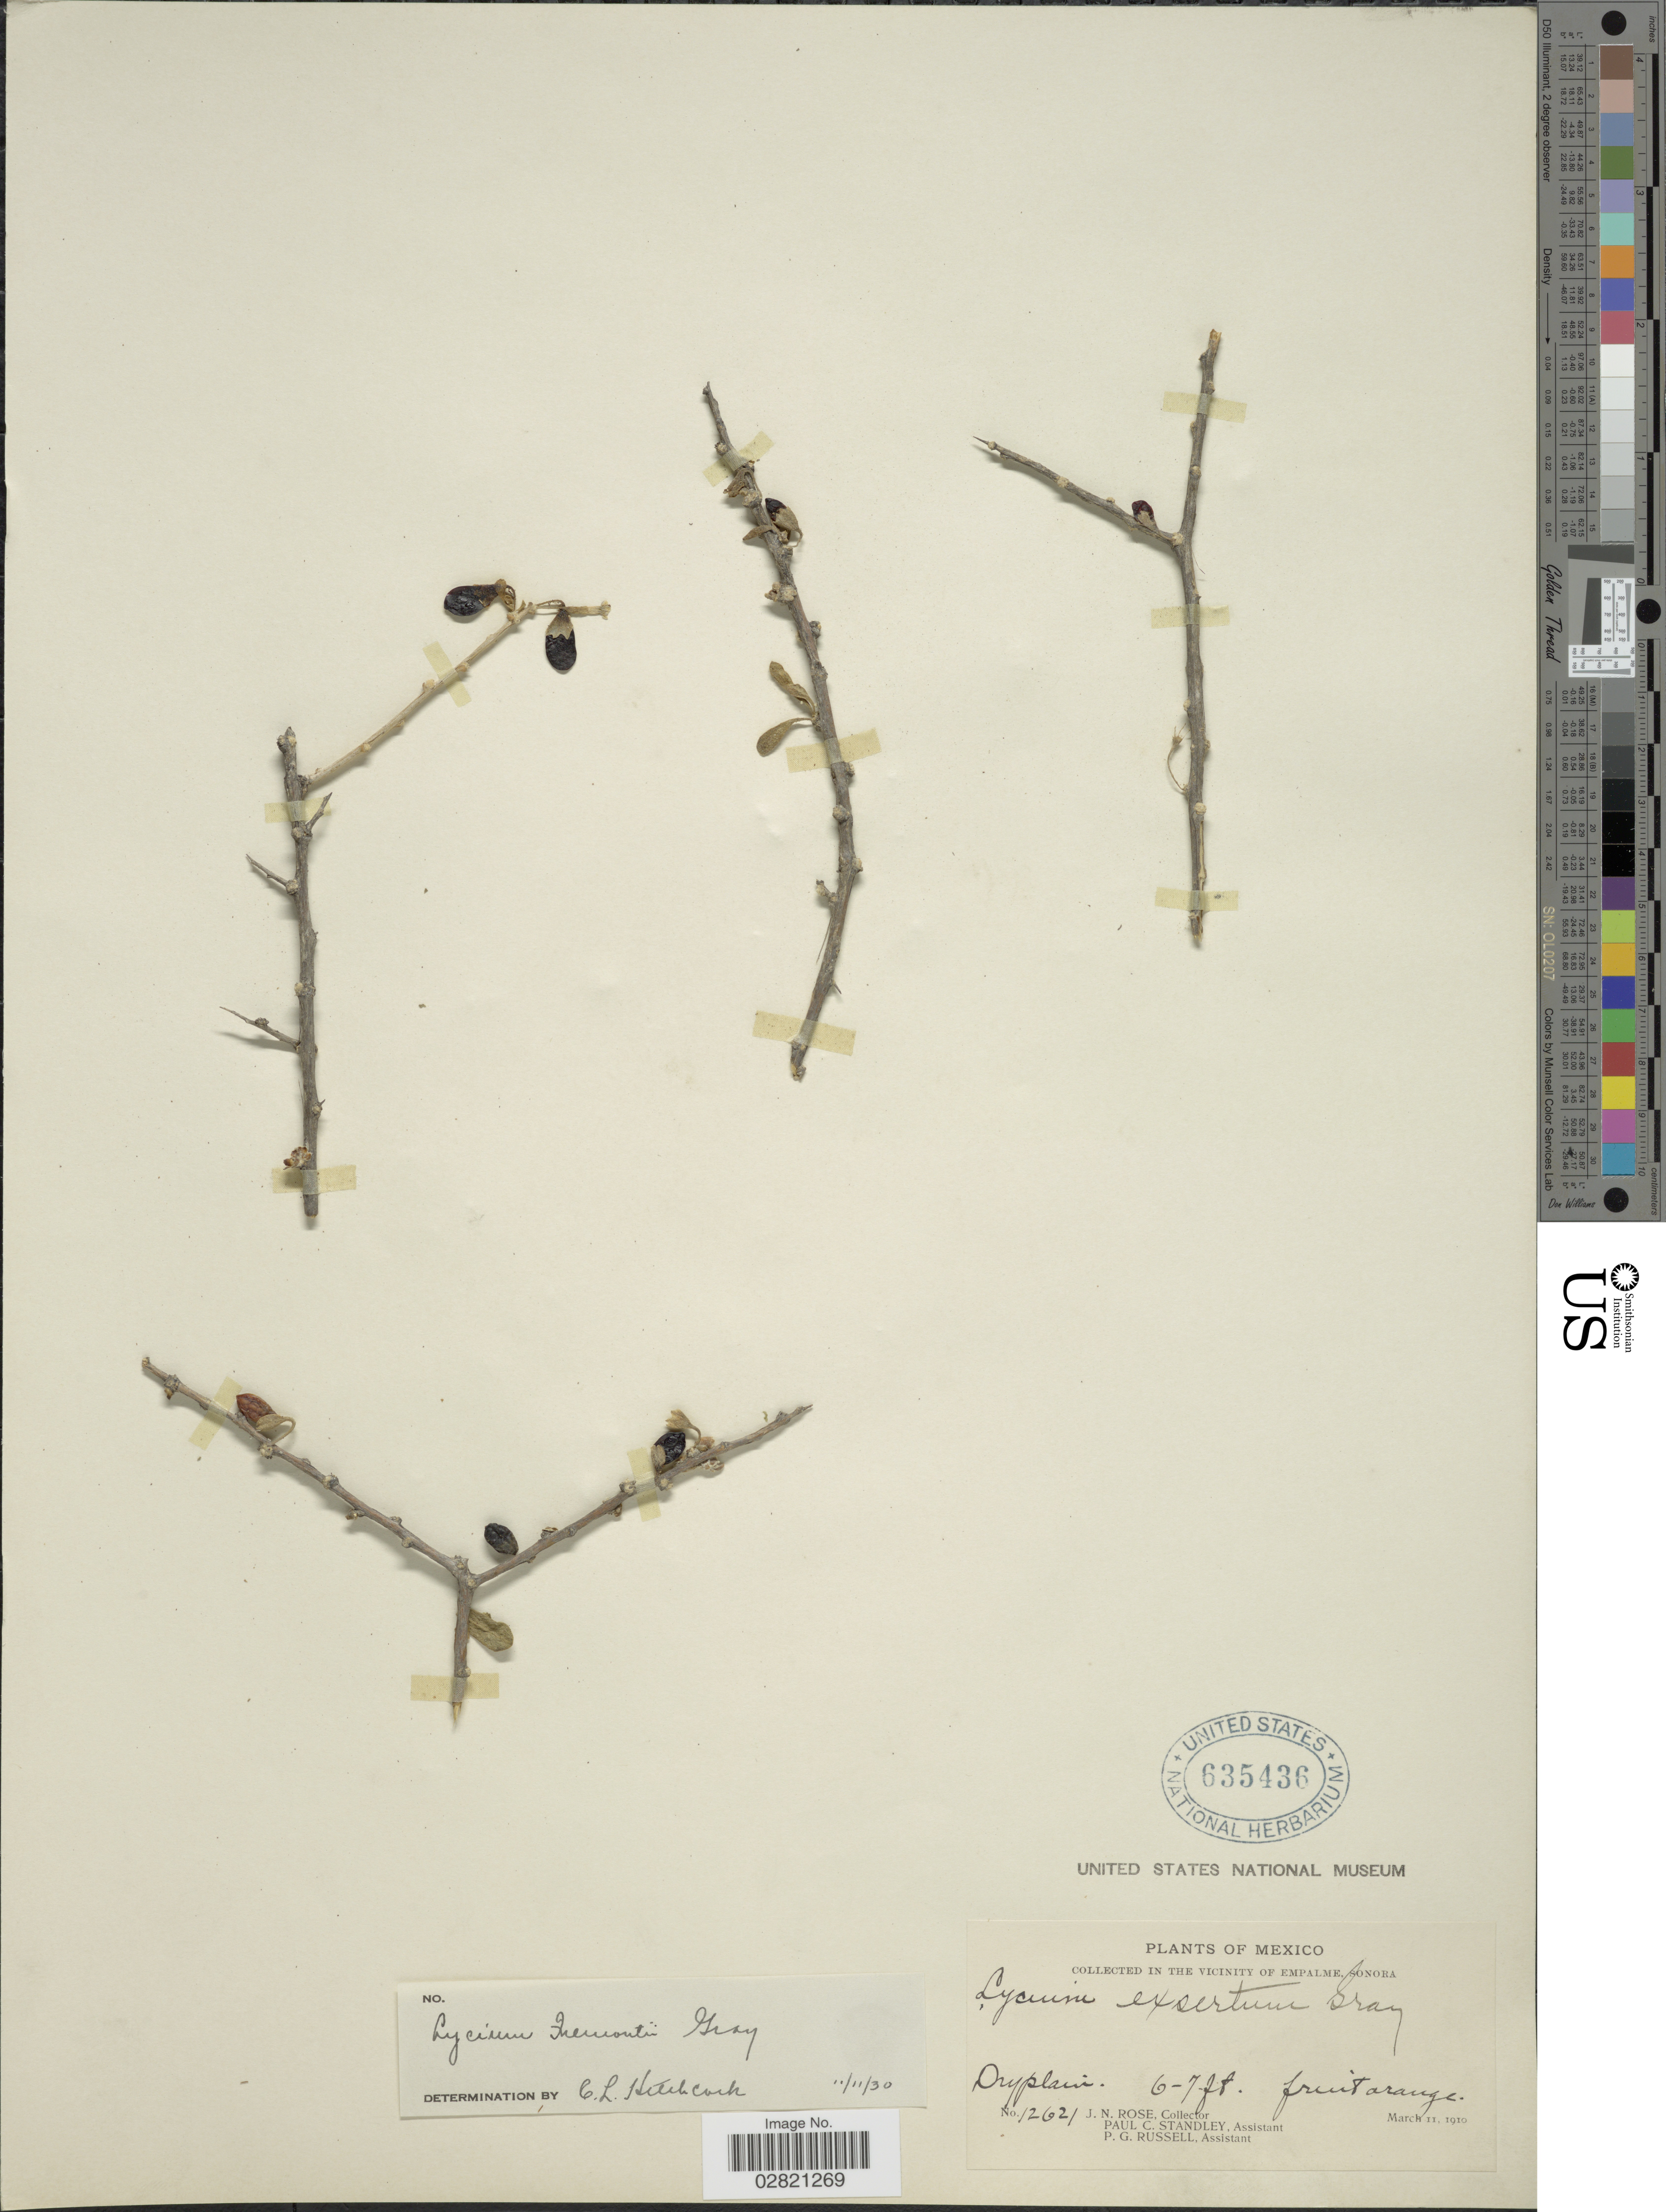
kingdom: Plantae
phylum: Tracheophyta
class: Magnoliopsida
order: Solanales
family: Solanaceae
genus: Lycium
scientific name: Lycium fremontii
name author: A. Gray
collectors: J. N. Rose, P. C. Standley & P. G. Russell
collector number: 12621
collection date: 1910-03-11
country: Mexico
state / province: Sonora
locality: Vicinity of Empalme.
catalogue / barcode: US 635436